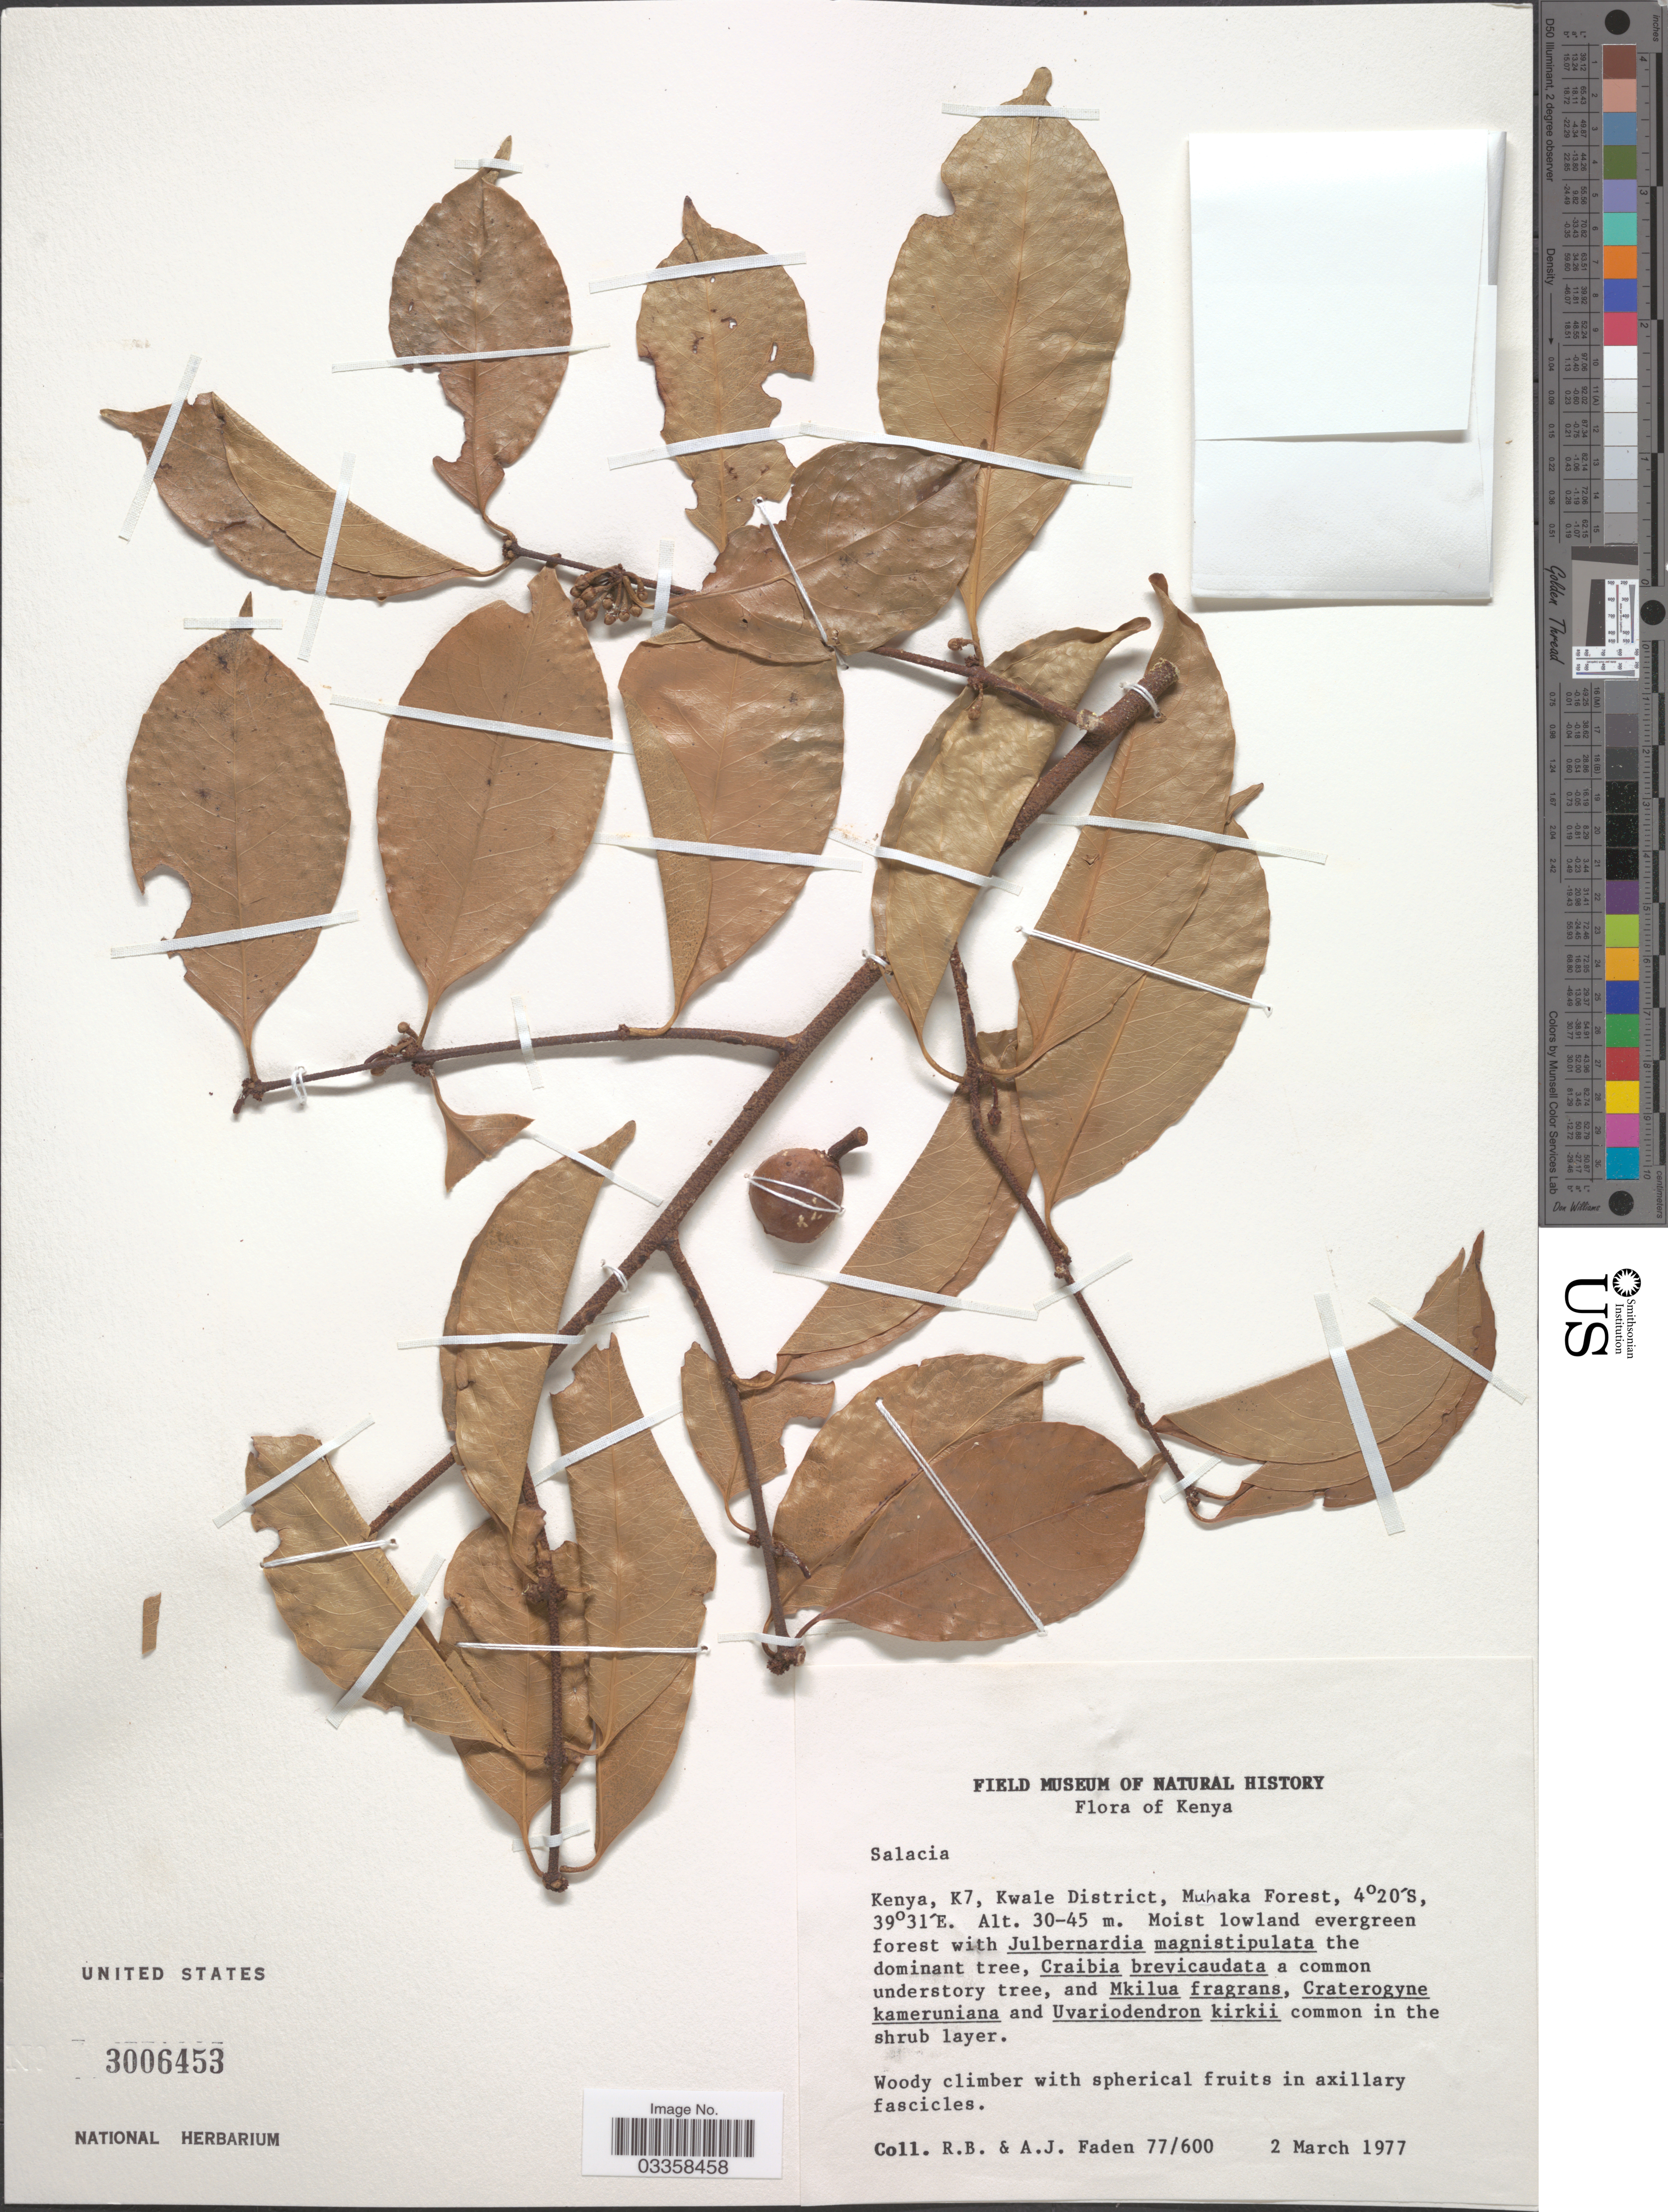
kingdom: Plantae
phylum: Tracheophyta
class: Magnoliopsida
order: Celastrales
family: Celastraceae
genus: Salacia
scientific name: Salacia sp.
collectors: R. B. Faden & A. J. Faden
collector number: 77/600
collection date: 1977-03-02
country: Kenya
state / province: Kwale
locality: K7. Kwale District, Muhaka Forest.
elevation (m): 30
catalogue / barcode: US 3006453